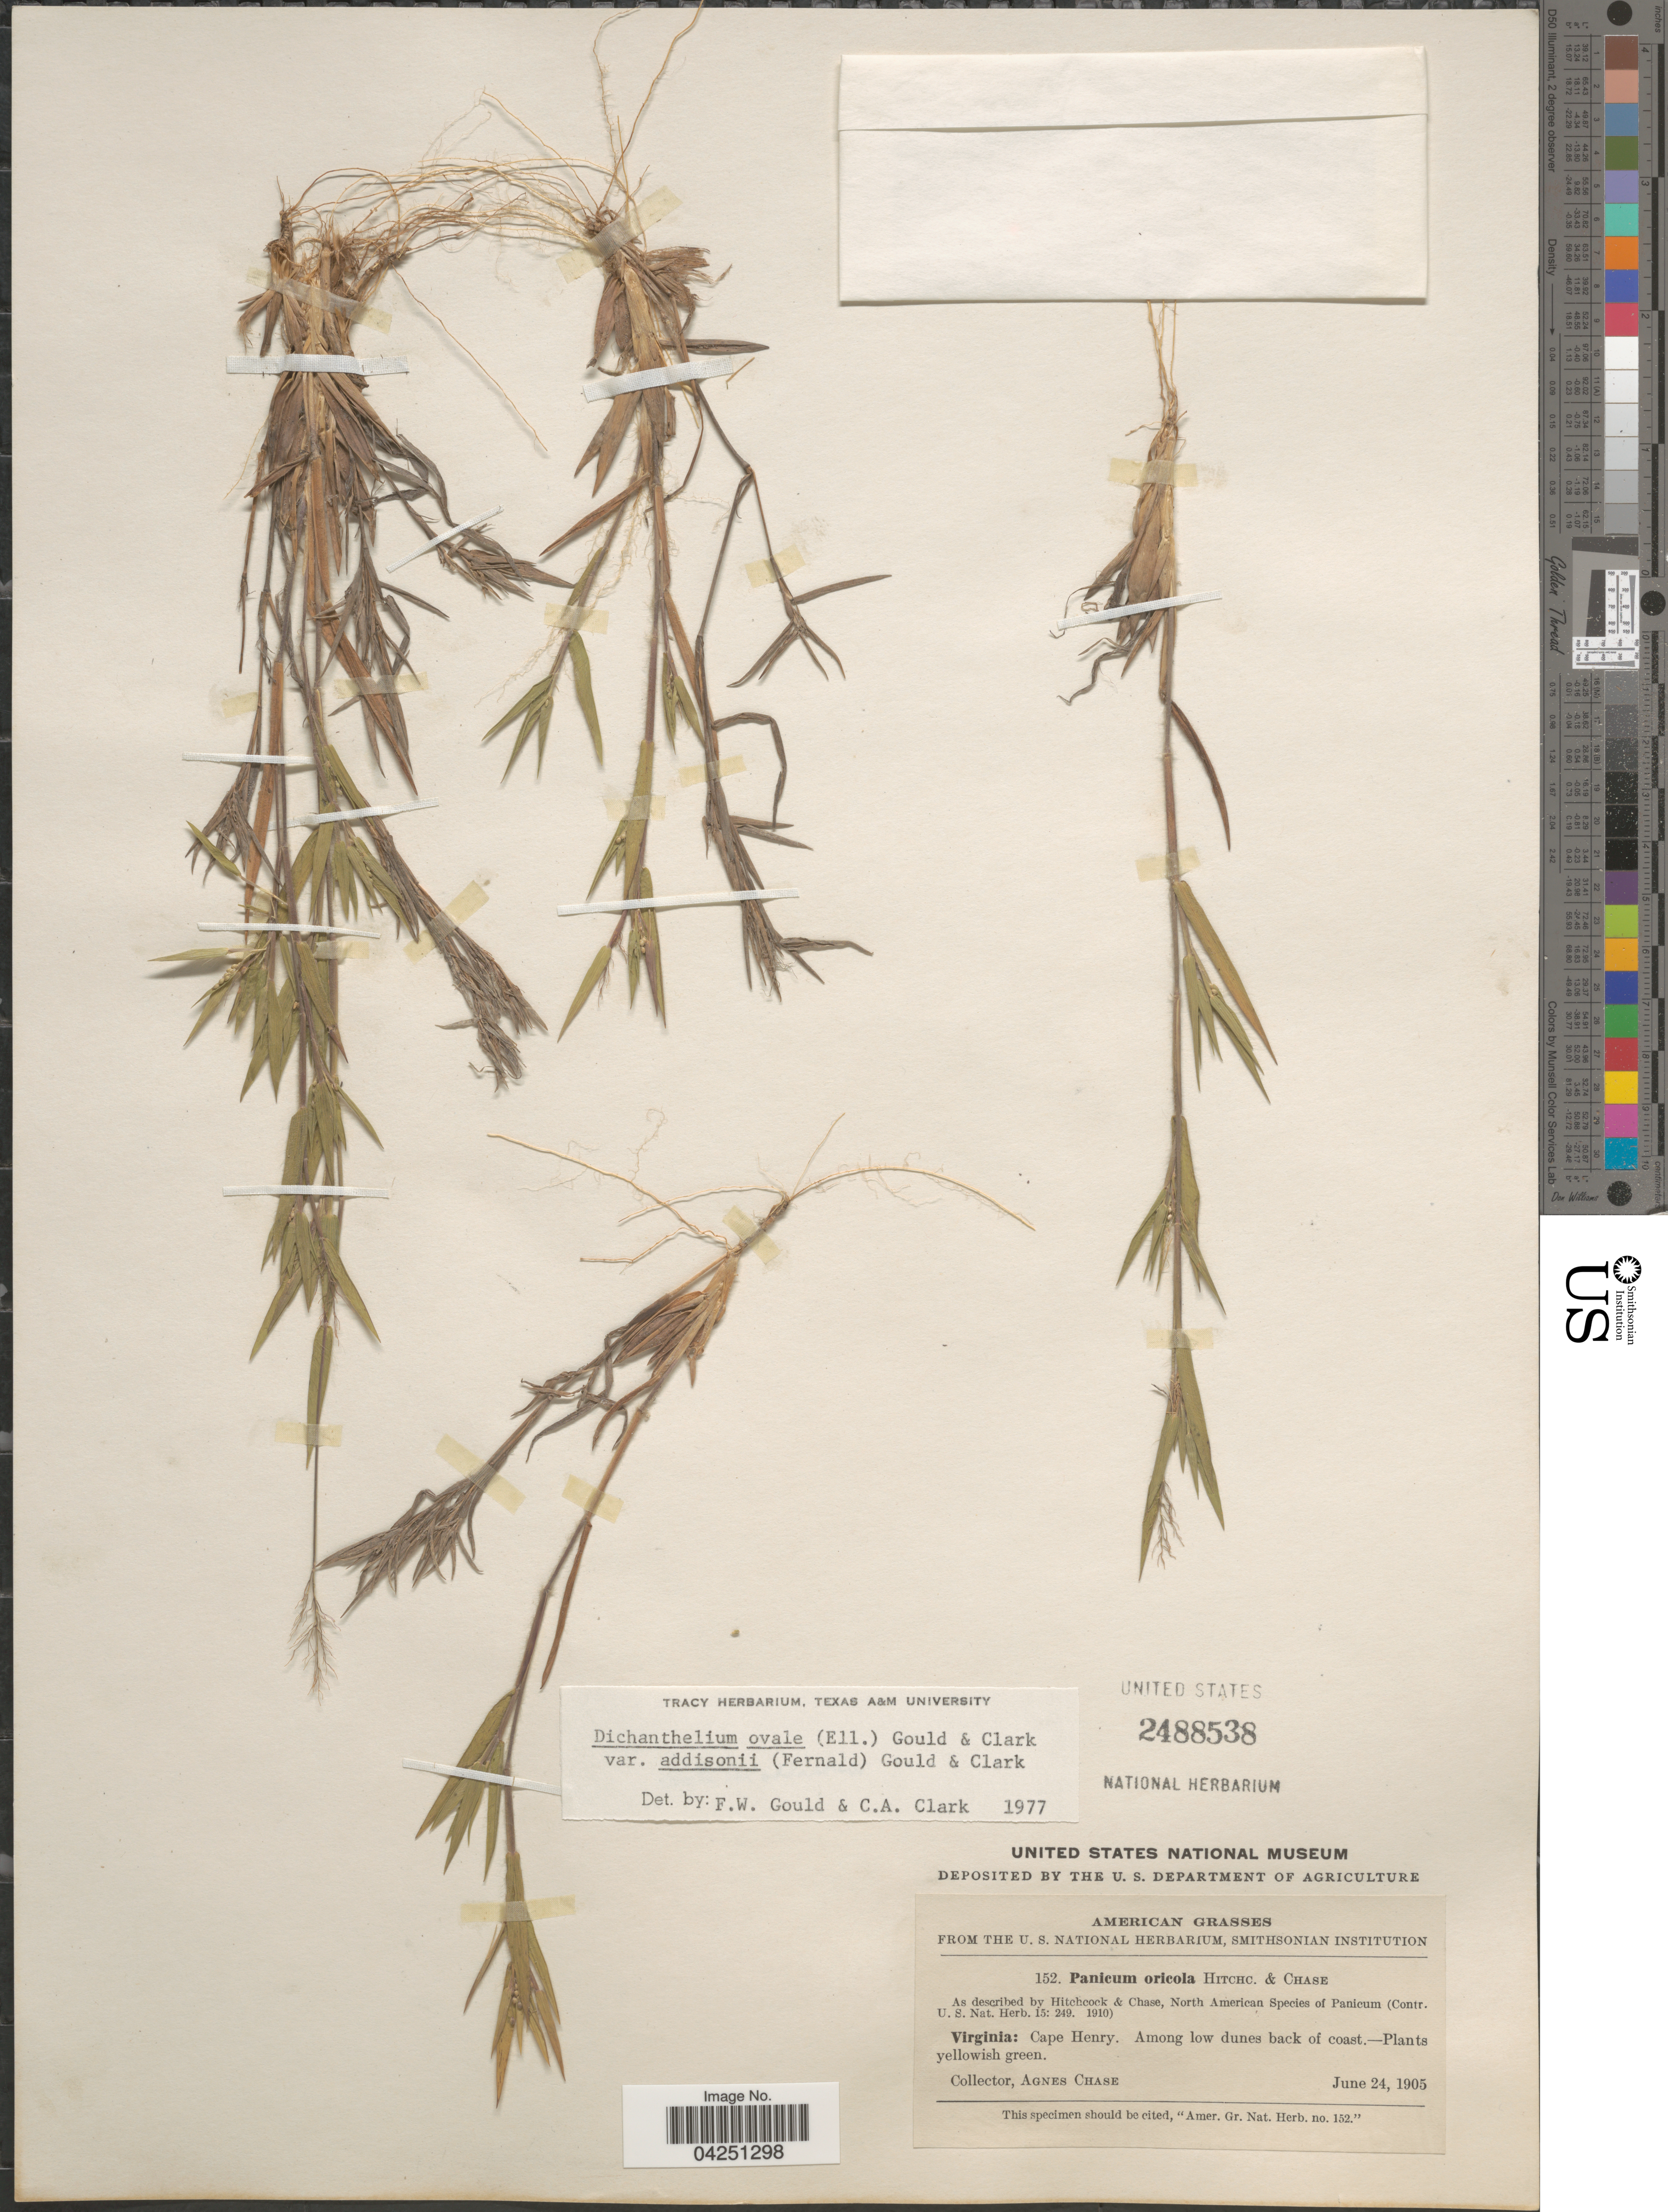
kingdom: Plantae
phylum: Tracheophyta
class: Liliopsida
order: Poales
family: Poaceae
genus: Dichanthelium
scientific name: Dichanthelium acuminatum var. acuminatum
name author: (Sw.) Gould & C.A. Clark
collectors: A. Chase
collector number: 152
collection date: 1905-06-24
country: United States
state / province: Virginia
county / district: City of Virginia Beach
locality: Cape Henry.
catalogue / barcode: US 2488538